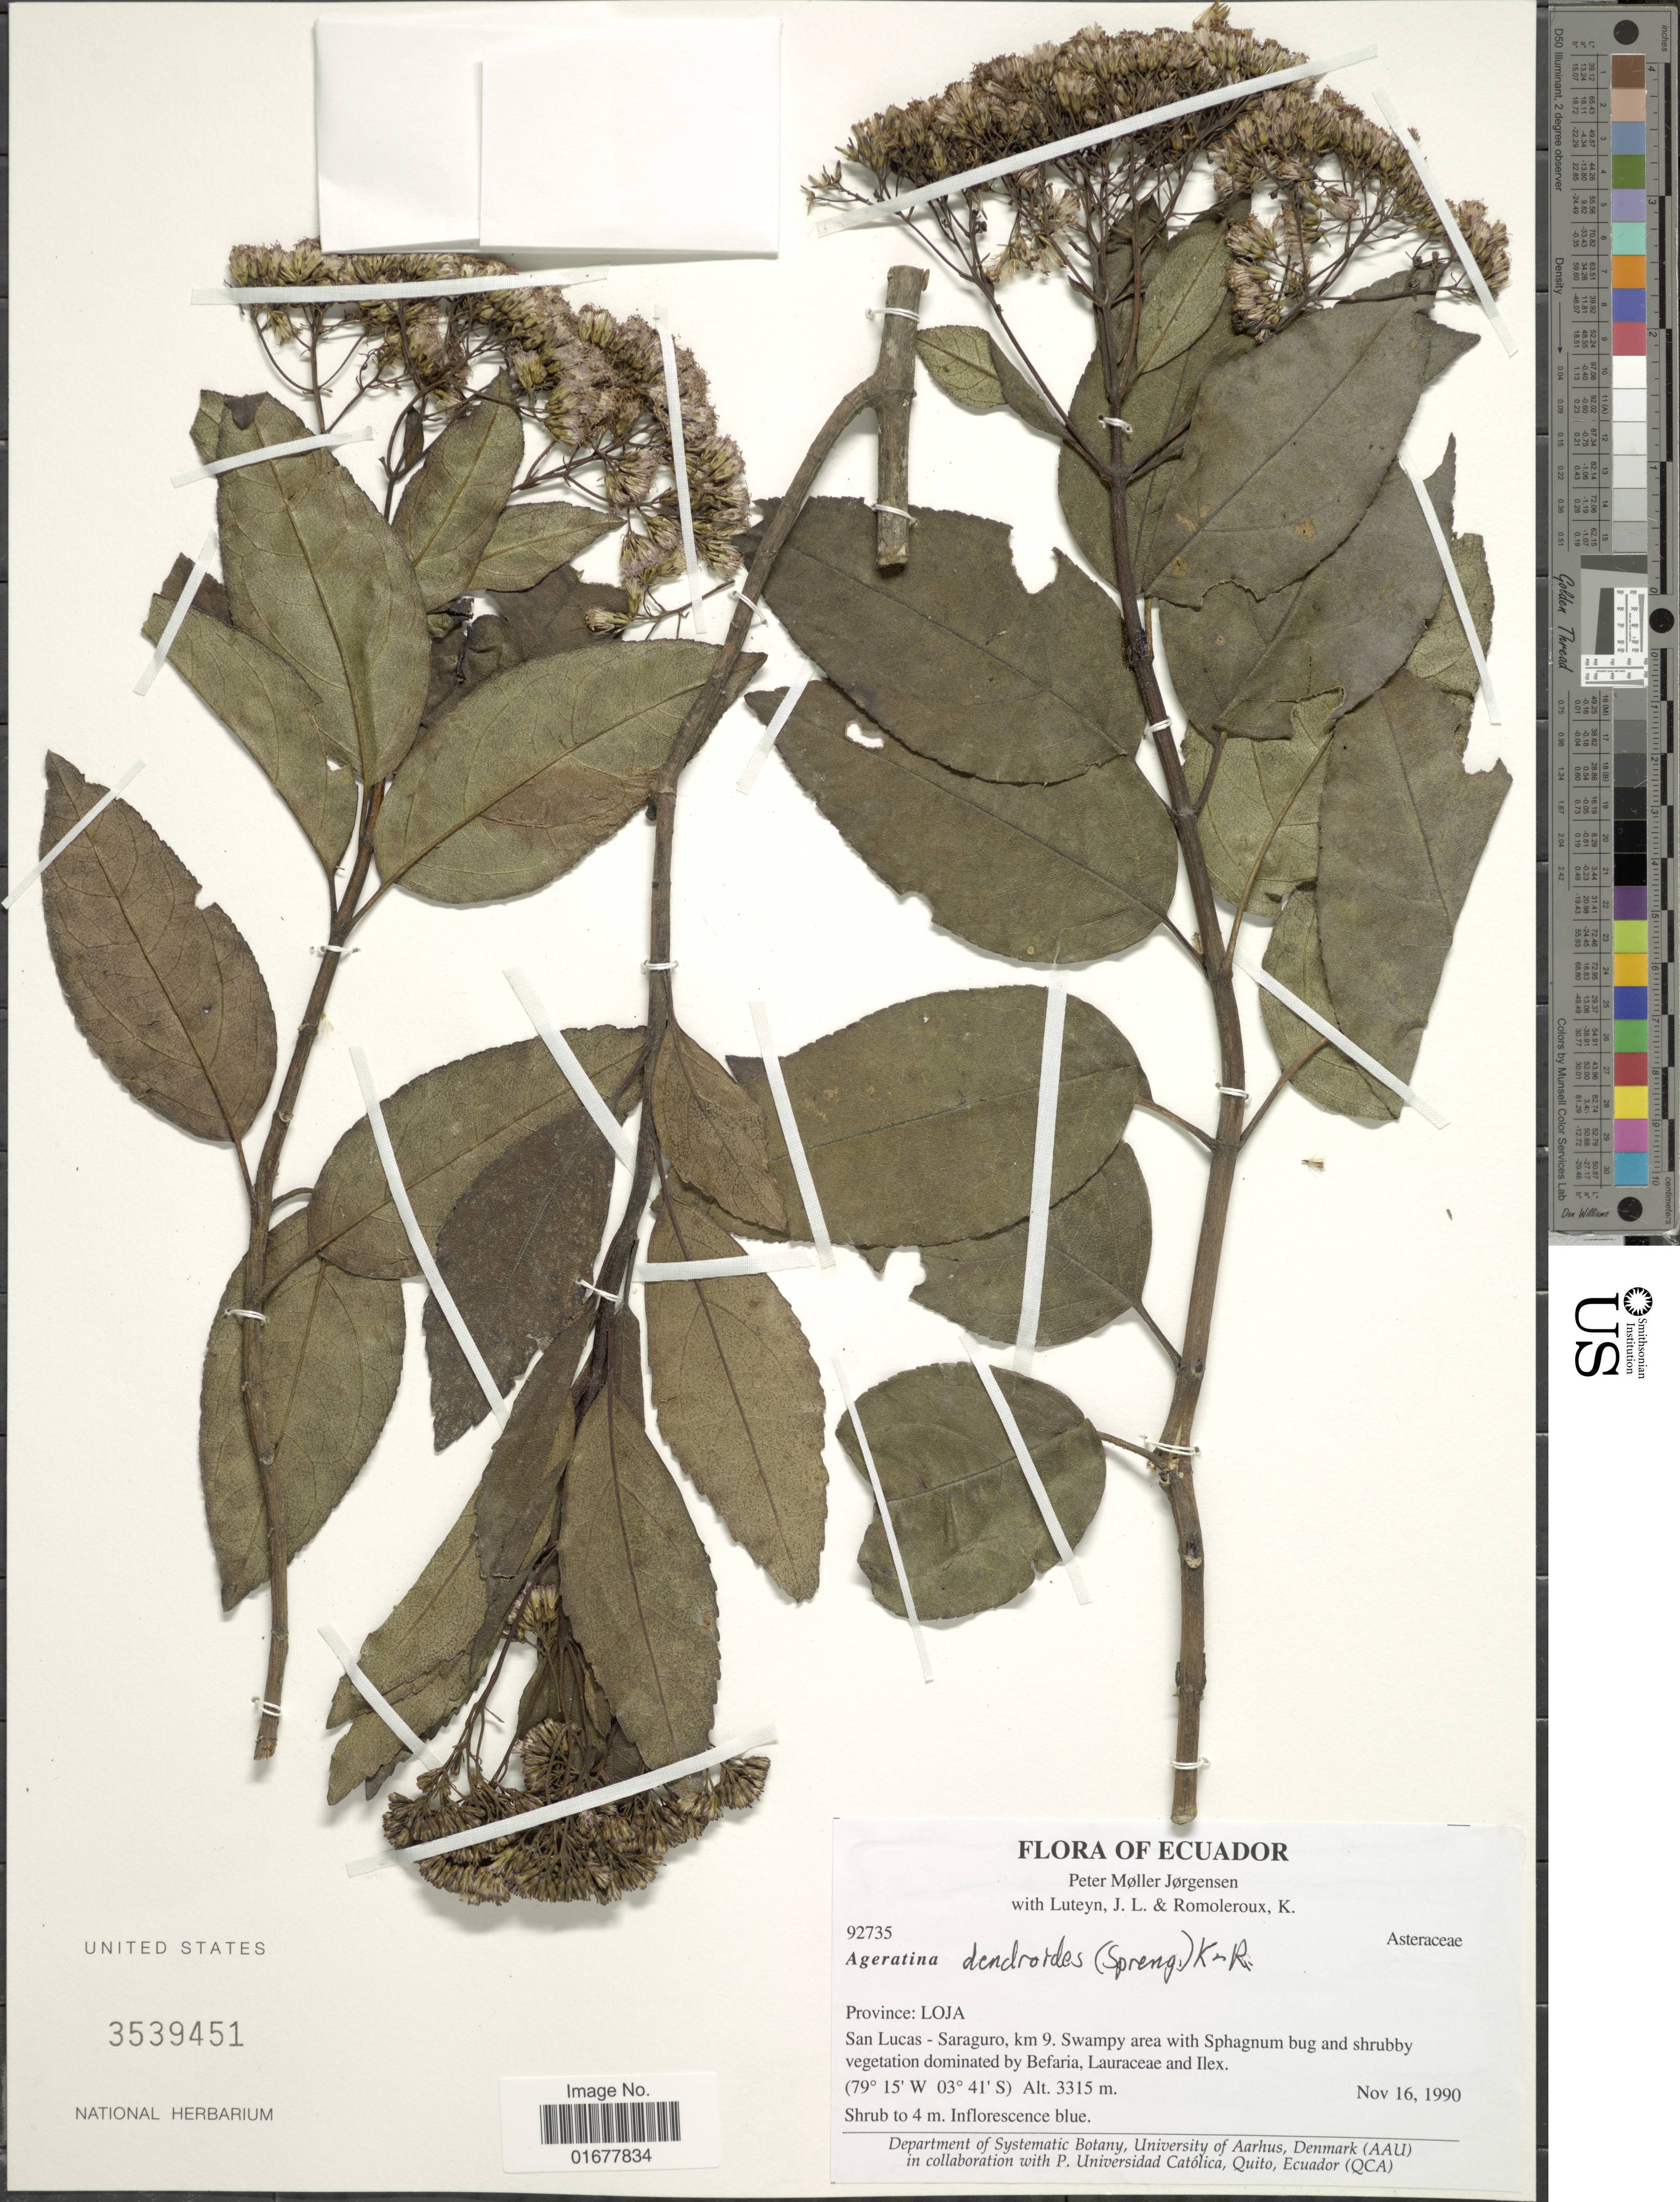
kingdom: Plantae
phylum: Tracheophyta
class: Magnoliopsida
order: Asterales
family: Asteraceae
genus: Ageratina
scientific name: Ageratina dendroides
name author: (Spreng.) R.M. King & H. Rob.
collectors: P. M. Jørgensen, J. L. Luteyn & K. Romoleraux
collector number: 92735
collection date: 1990-11-16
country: Ecuador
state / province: Loja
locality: Province: Loja, San Lucas - Saraguro, km 9.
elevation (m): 3315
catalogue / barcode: US 3539451